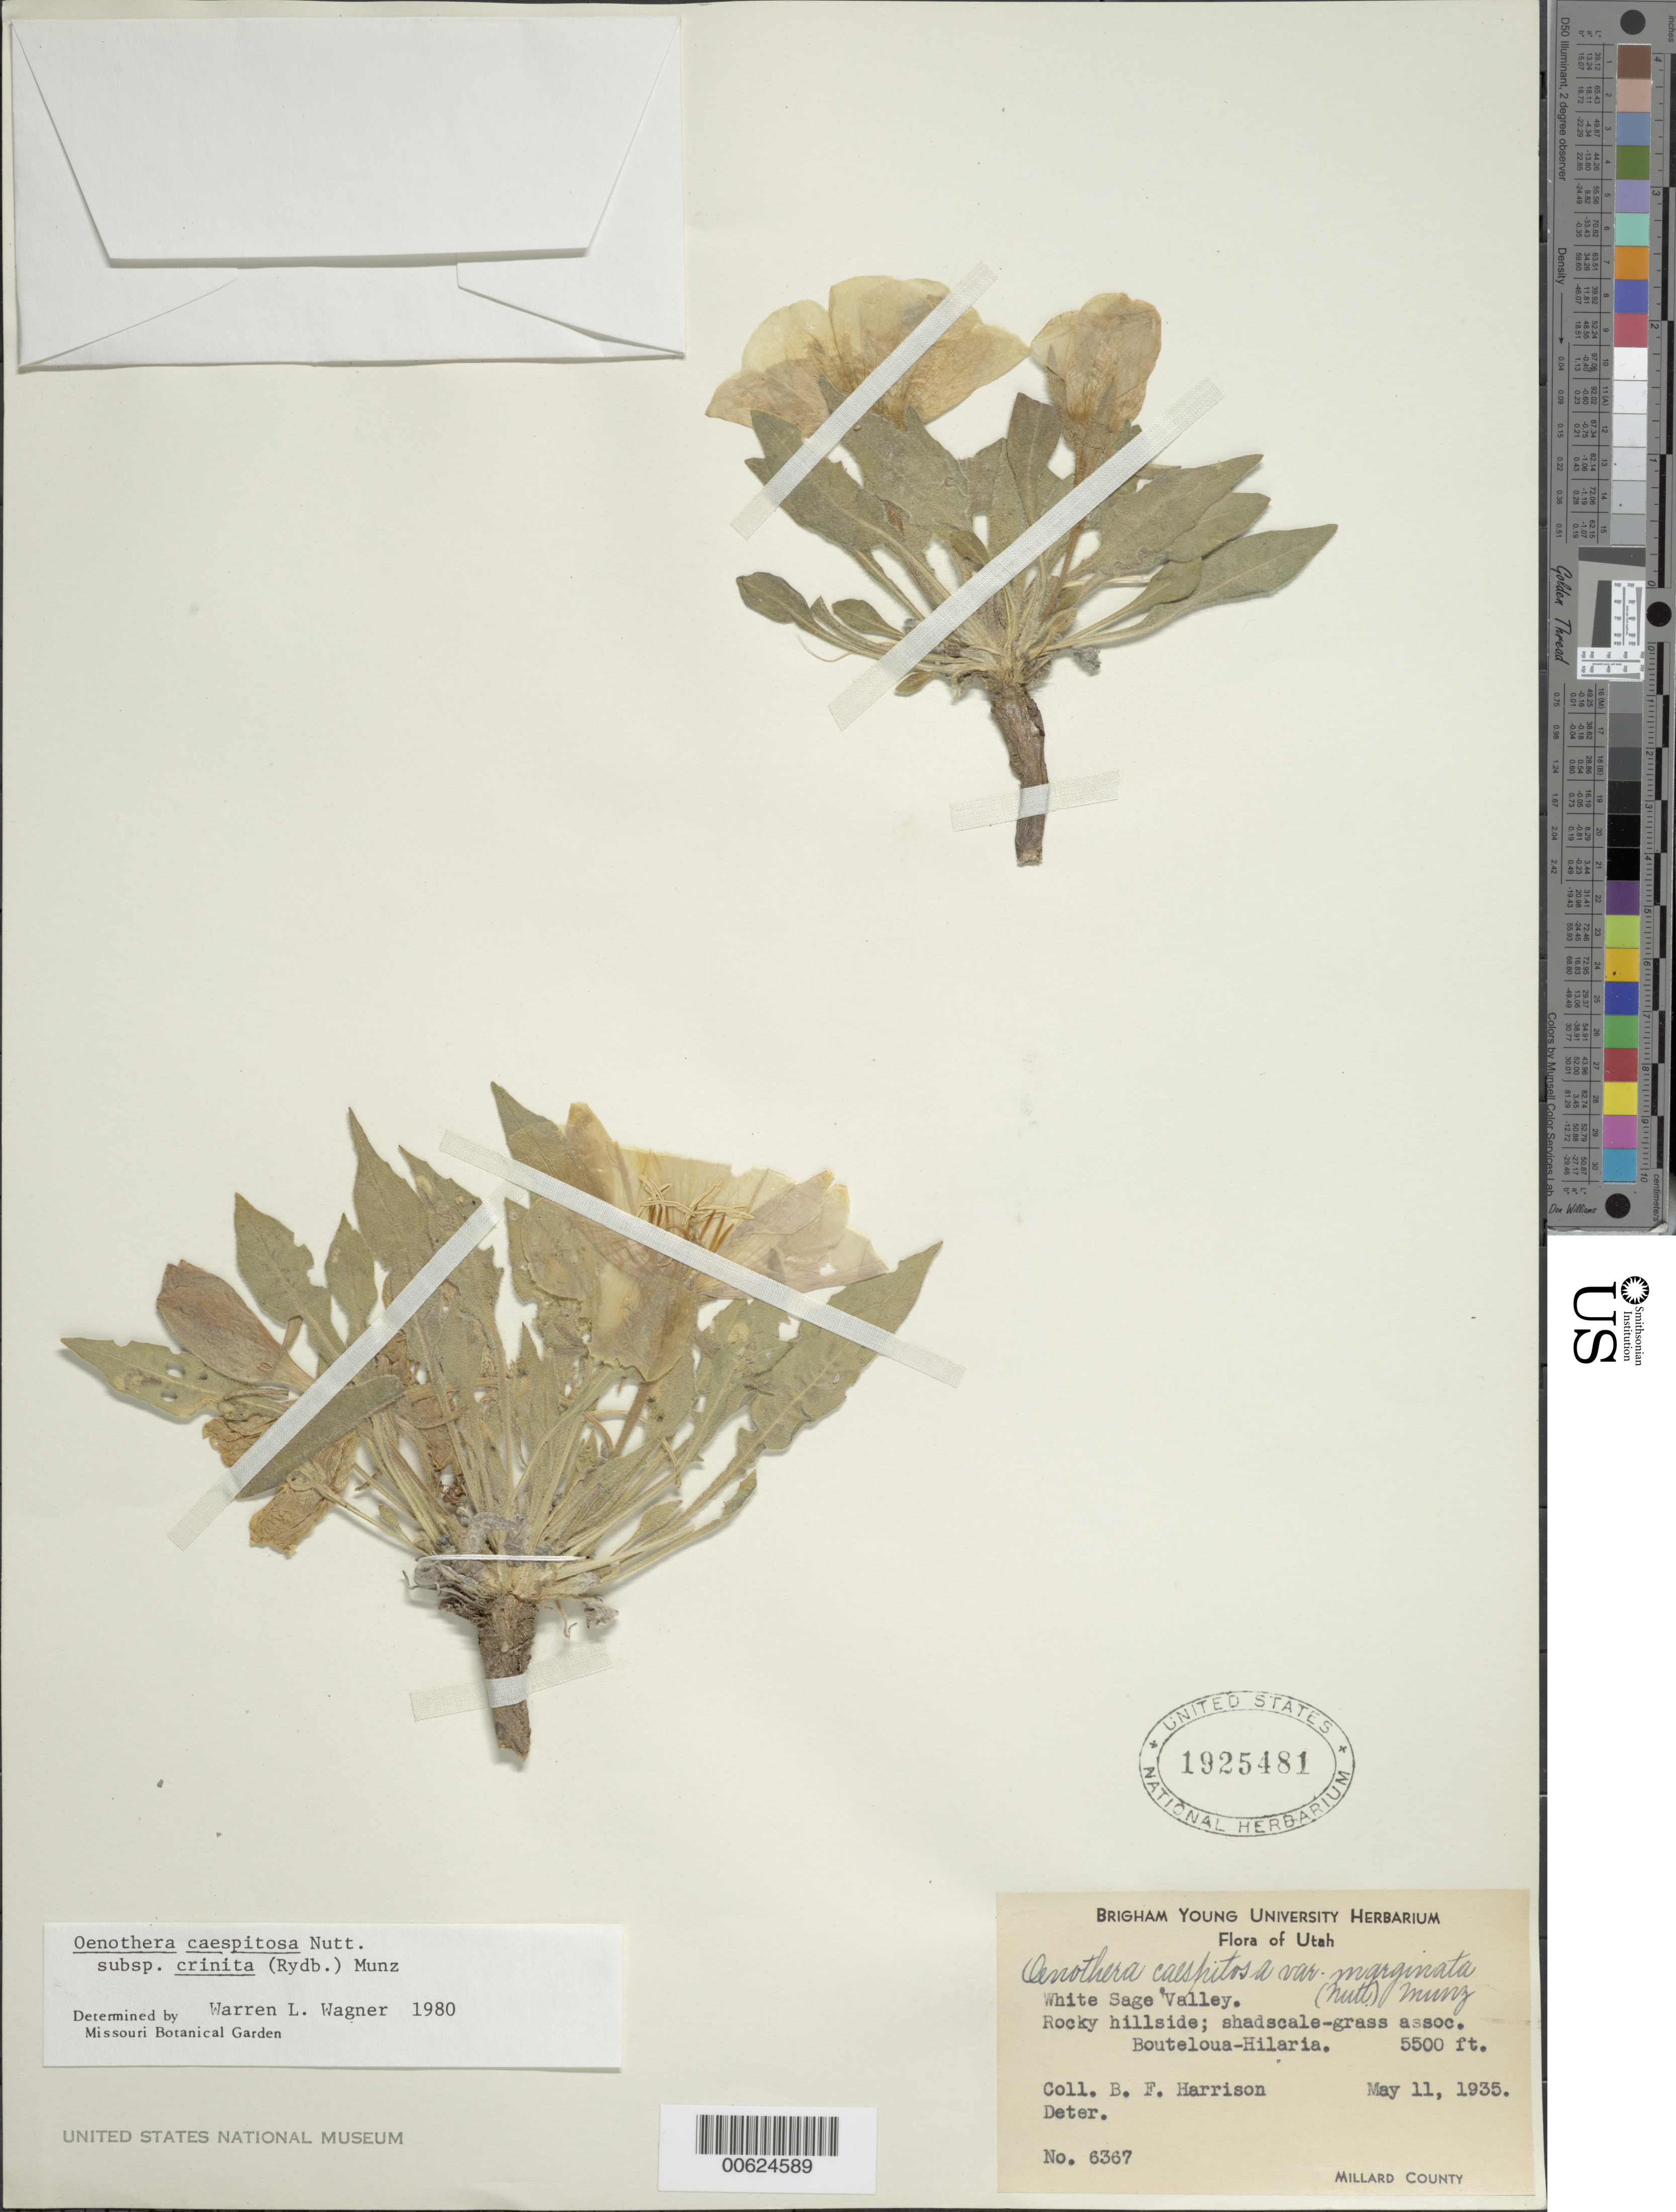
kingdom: Plantae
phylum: Tracheophyta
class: Magnoliopsida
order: Myrtales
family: Onagraceae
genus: Oenothera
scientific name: Oenothera cespitosa subsp. crinita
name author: (Rydb.) Munz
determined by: Wagner, W. L., (BOT), Smithsonian Institution - National Museum of Natural History (UNITED STATES)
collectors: B. F. Harrison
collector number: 6367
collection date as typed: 11 May 1935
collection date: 1935-05-11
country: United States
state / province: Utah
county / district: Millard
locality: White Sage Valley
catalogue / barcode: US 1925481